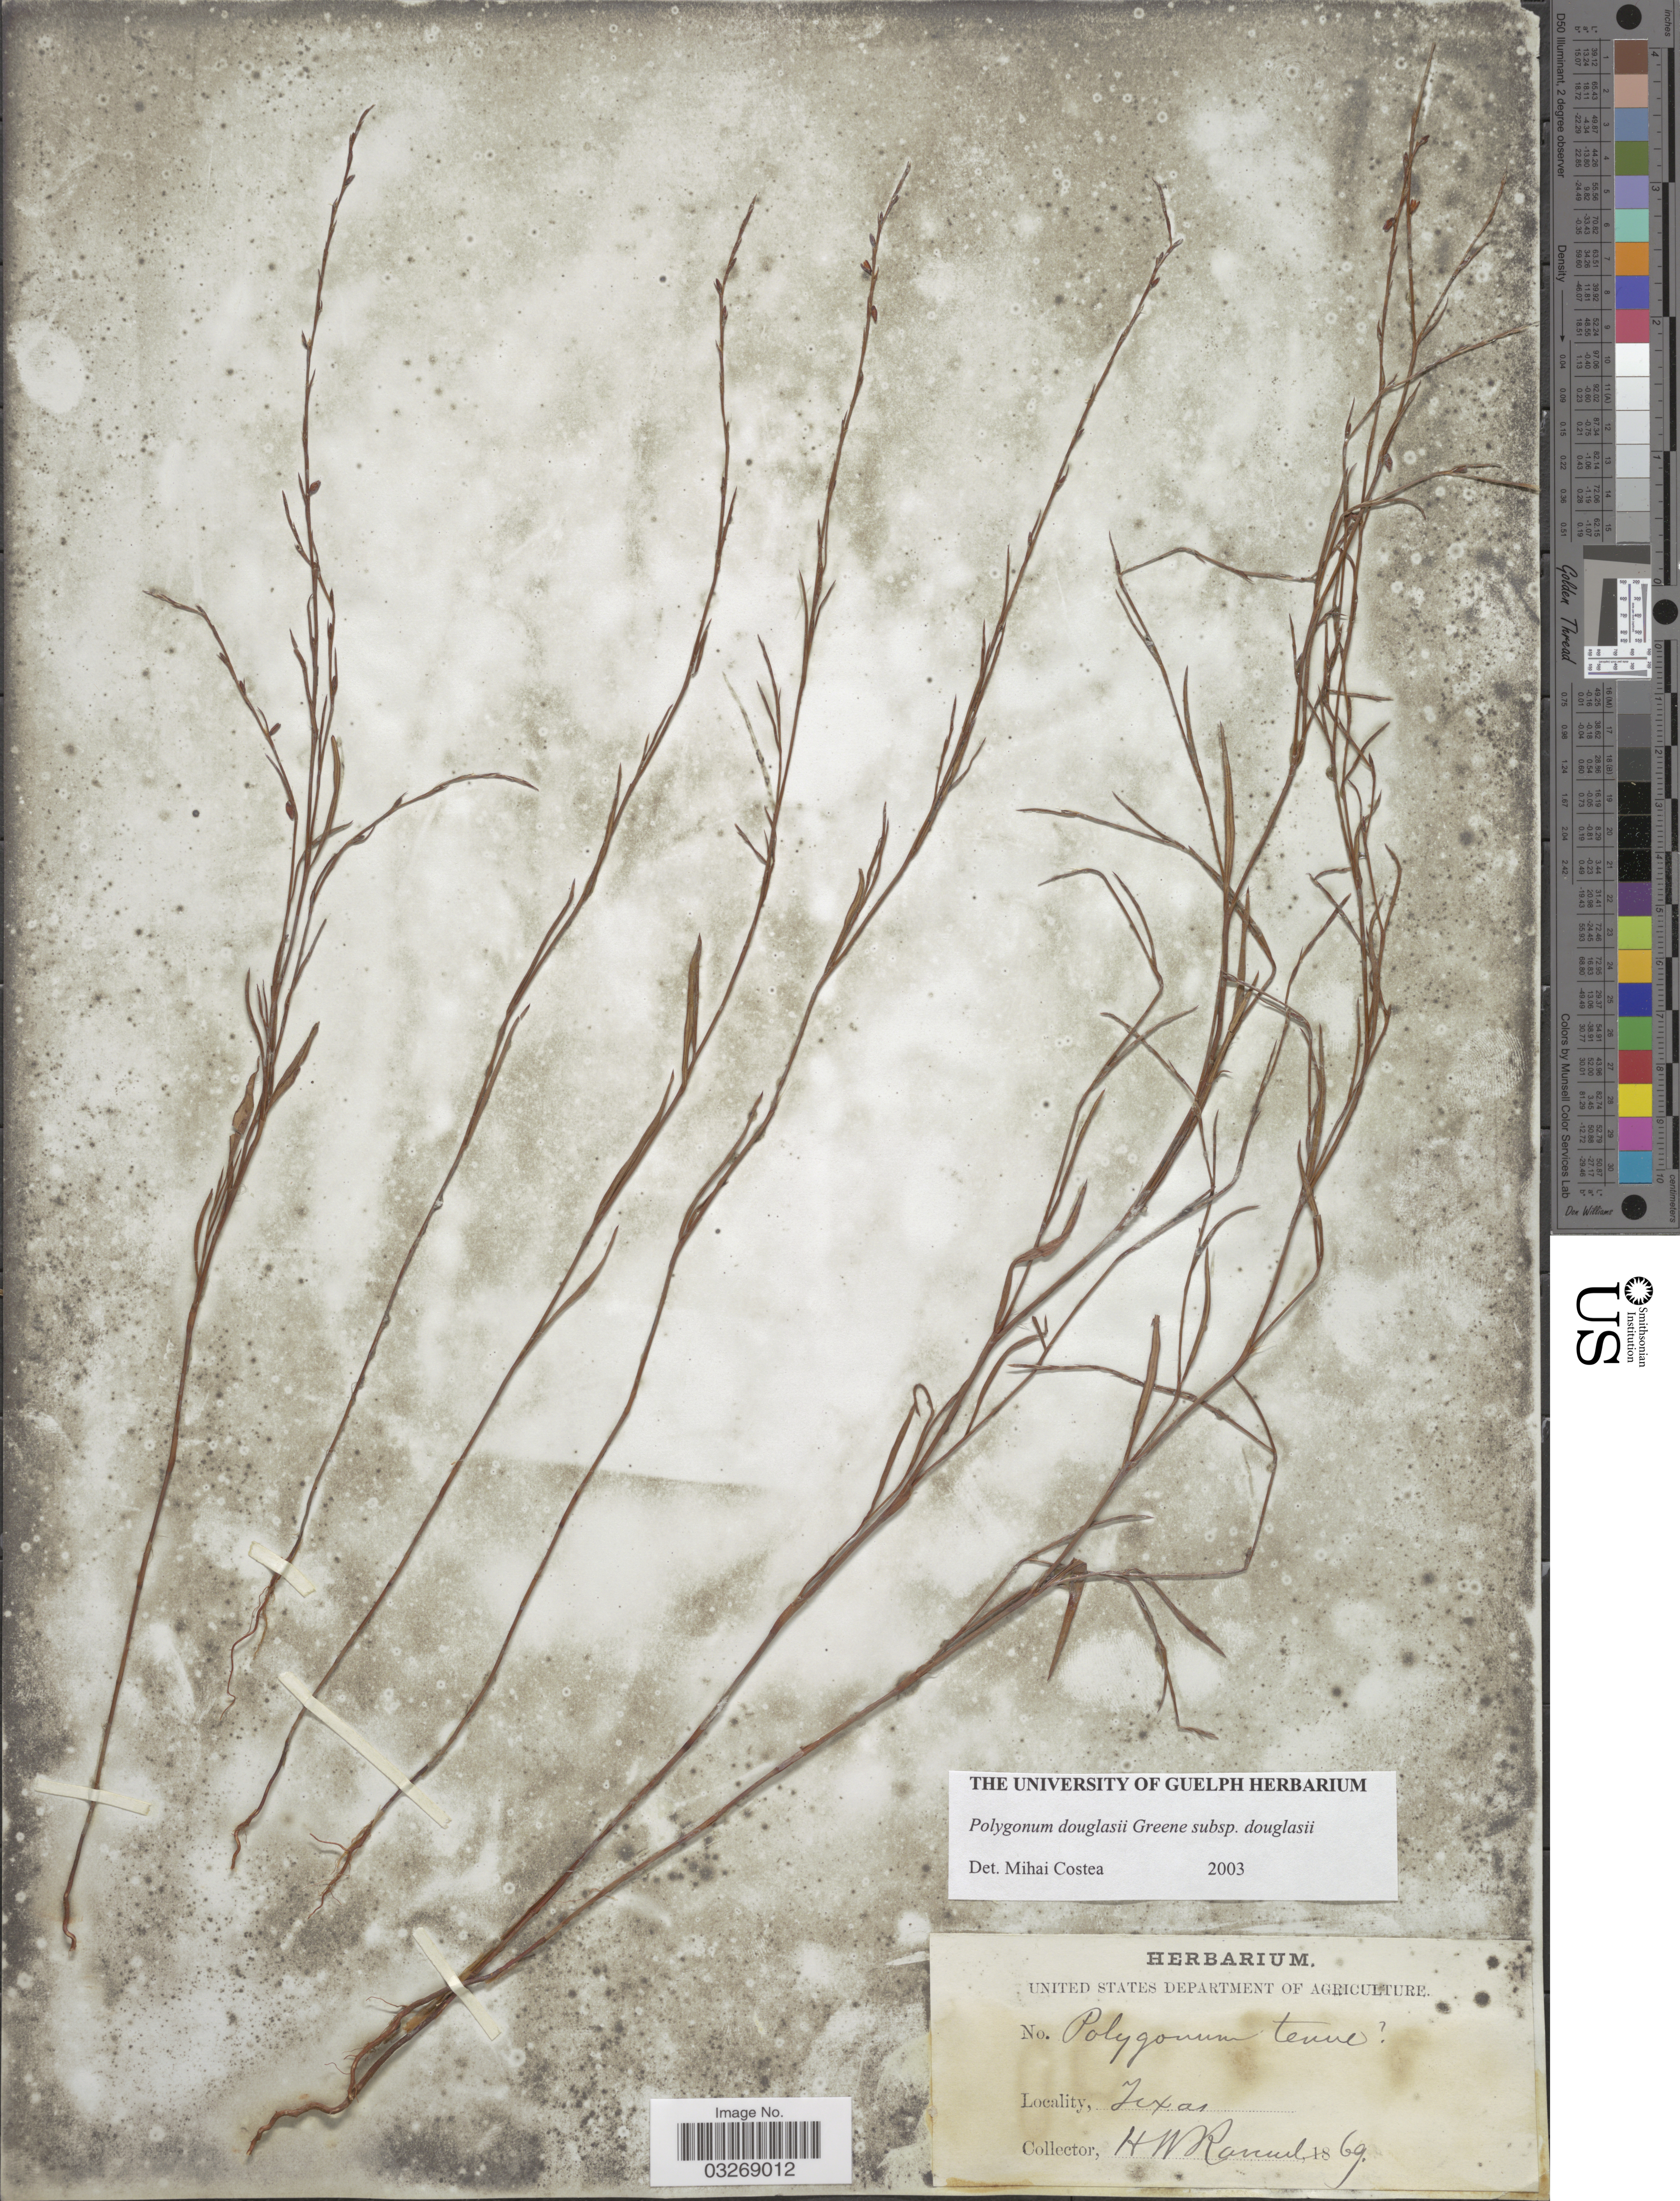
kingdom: Plantae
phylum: Tracheophyta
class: Magnoliopsida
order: Caryophyllales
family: Polygonaceae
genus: Polygonum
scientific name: Polygonum douglasii subsp. douglasii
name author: Greene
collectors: H. Ravenel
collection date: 1869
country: United States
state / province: Texas